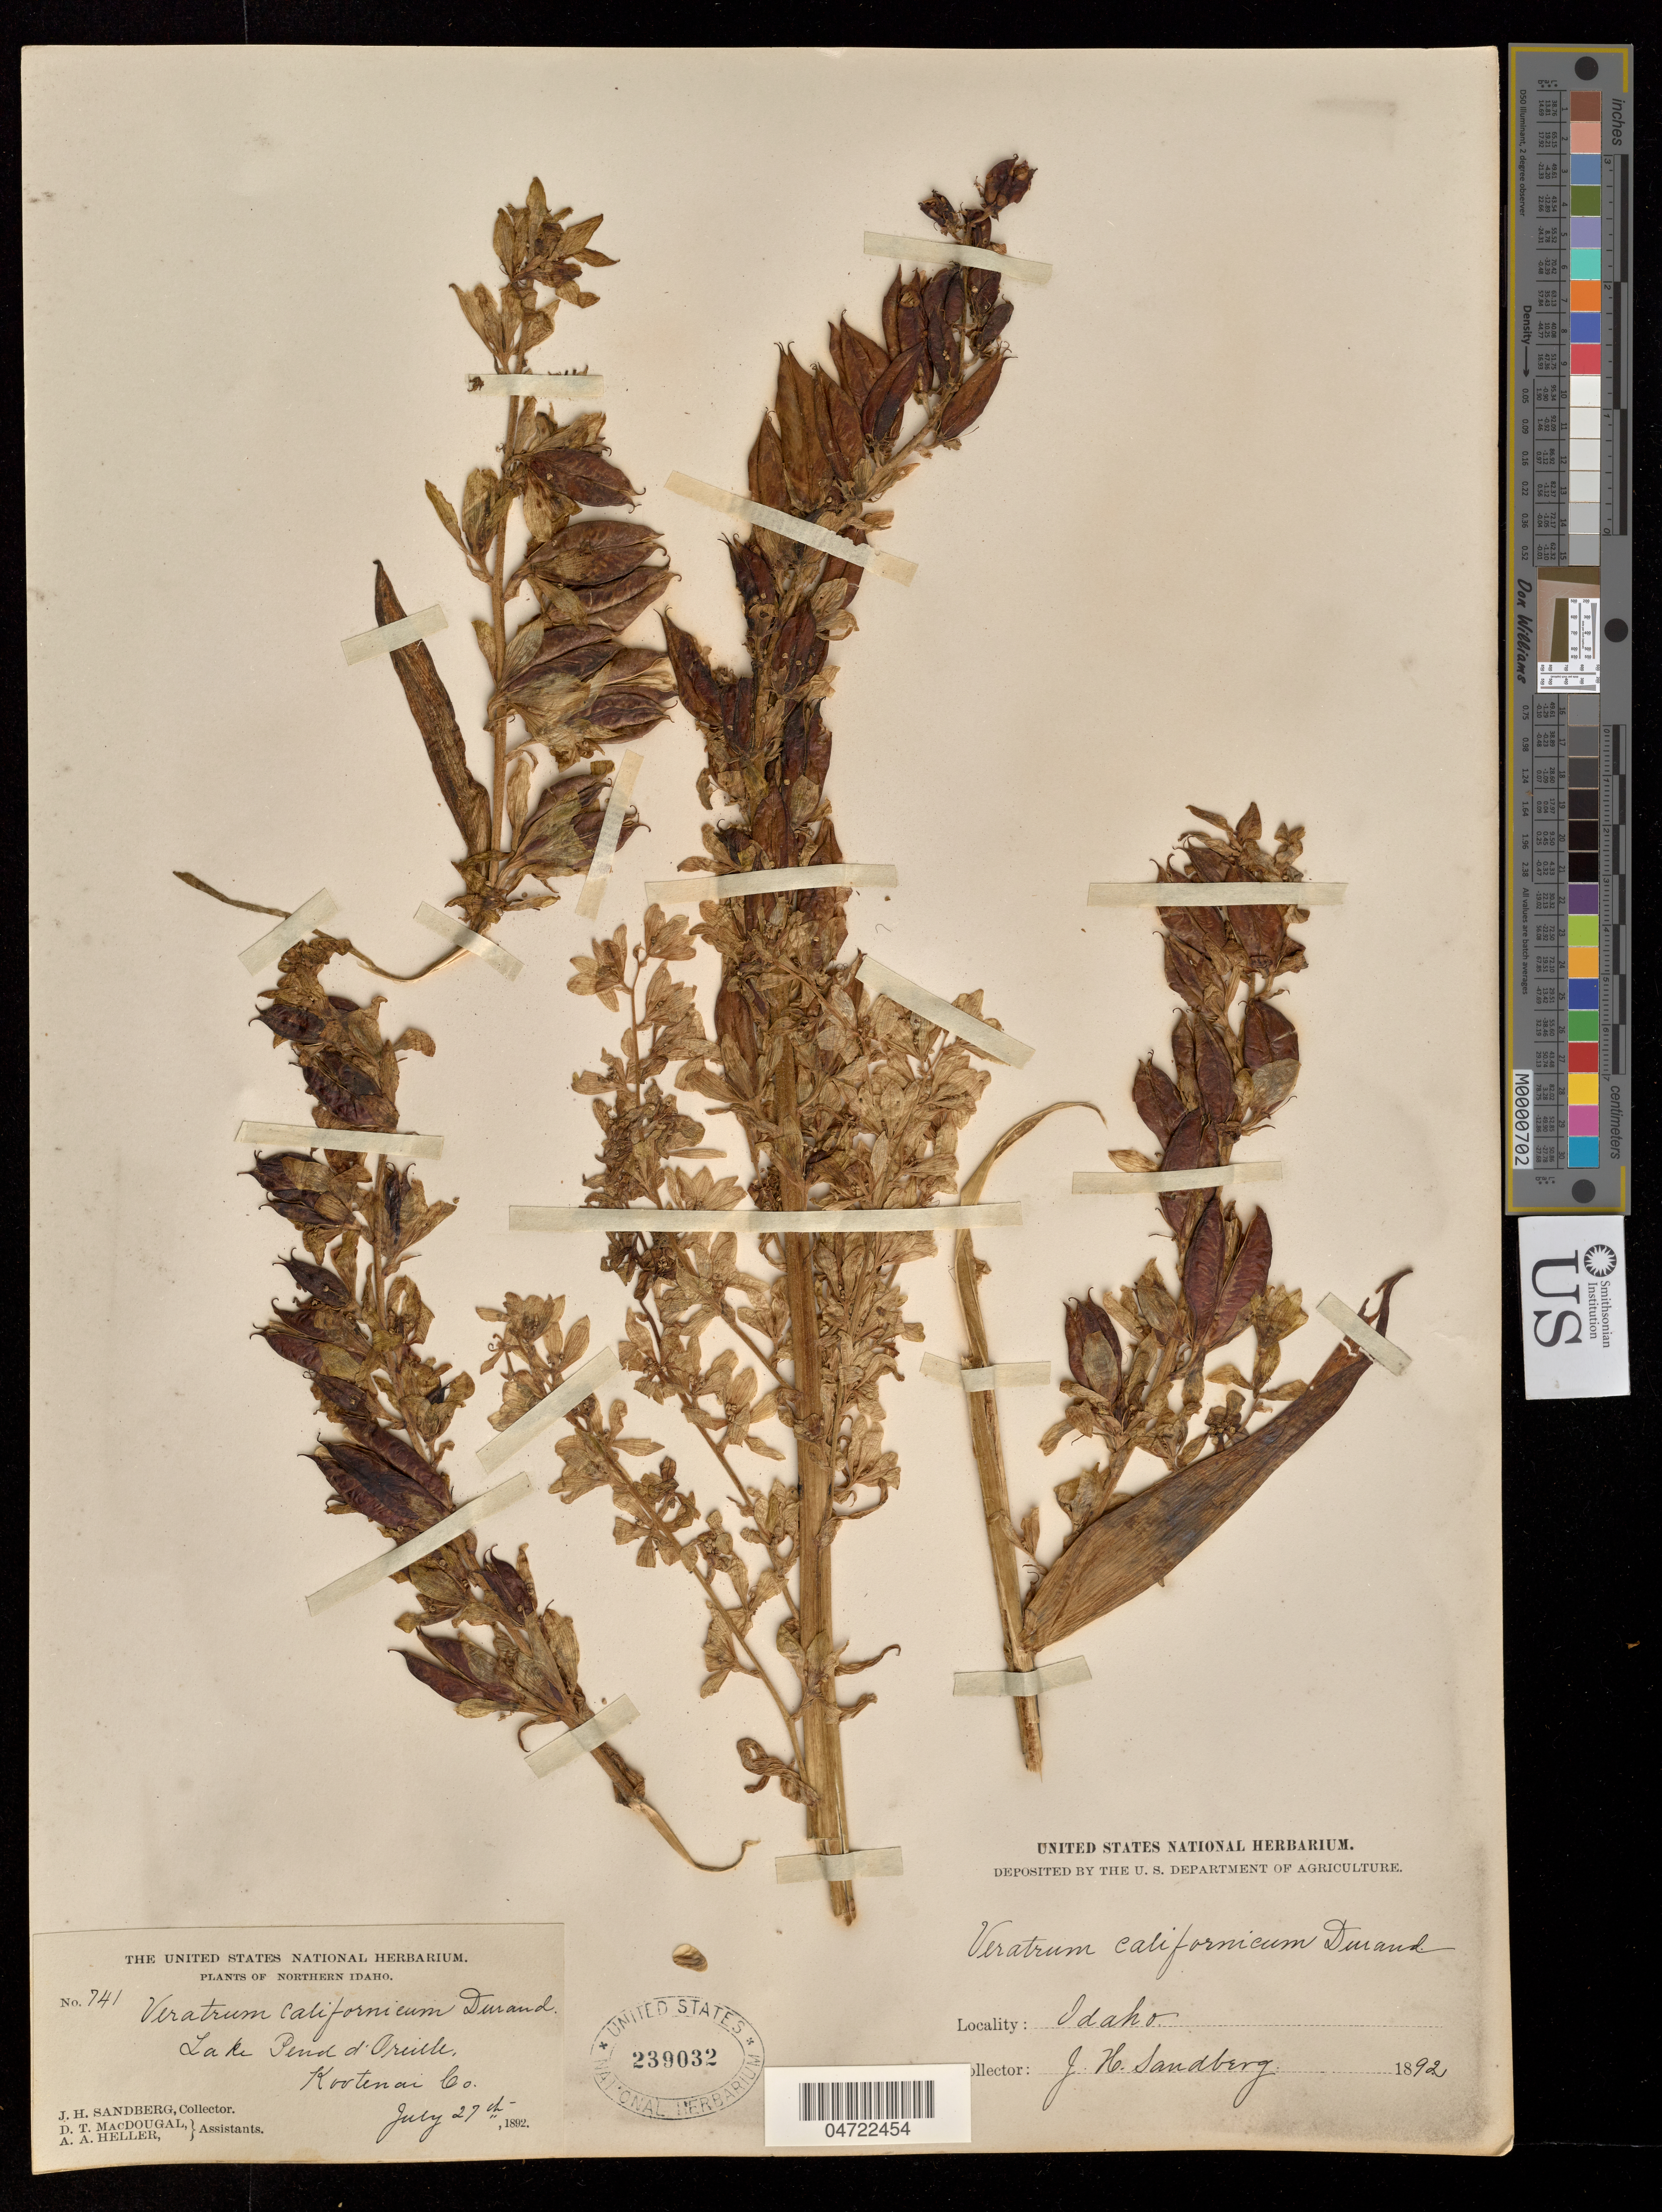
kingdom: Plantae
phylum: Tracheophyta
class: Liliopsida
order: Liliales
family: Melanthiaceae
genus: Veratrum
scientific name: Veratrum californicum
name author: Durand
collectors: J. H. Sandberg, D. T. MacDougal & A. A. Heller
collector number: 741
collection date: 1892-07-27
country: United States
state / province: Idaho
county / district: Kootenai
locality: Lake Pend d'Oreille.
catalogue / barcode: US 239032